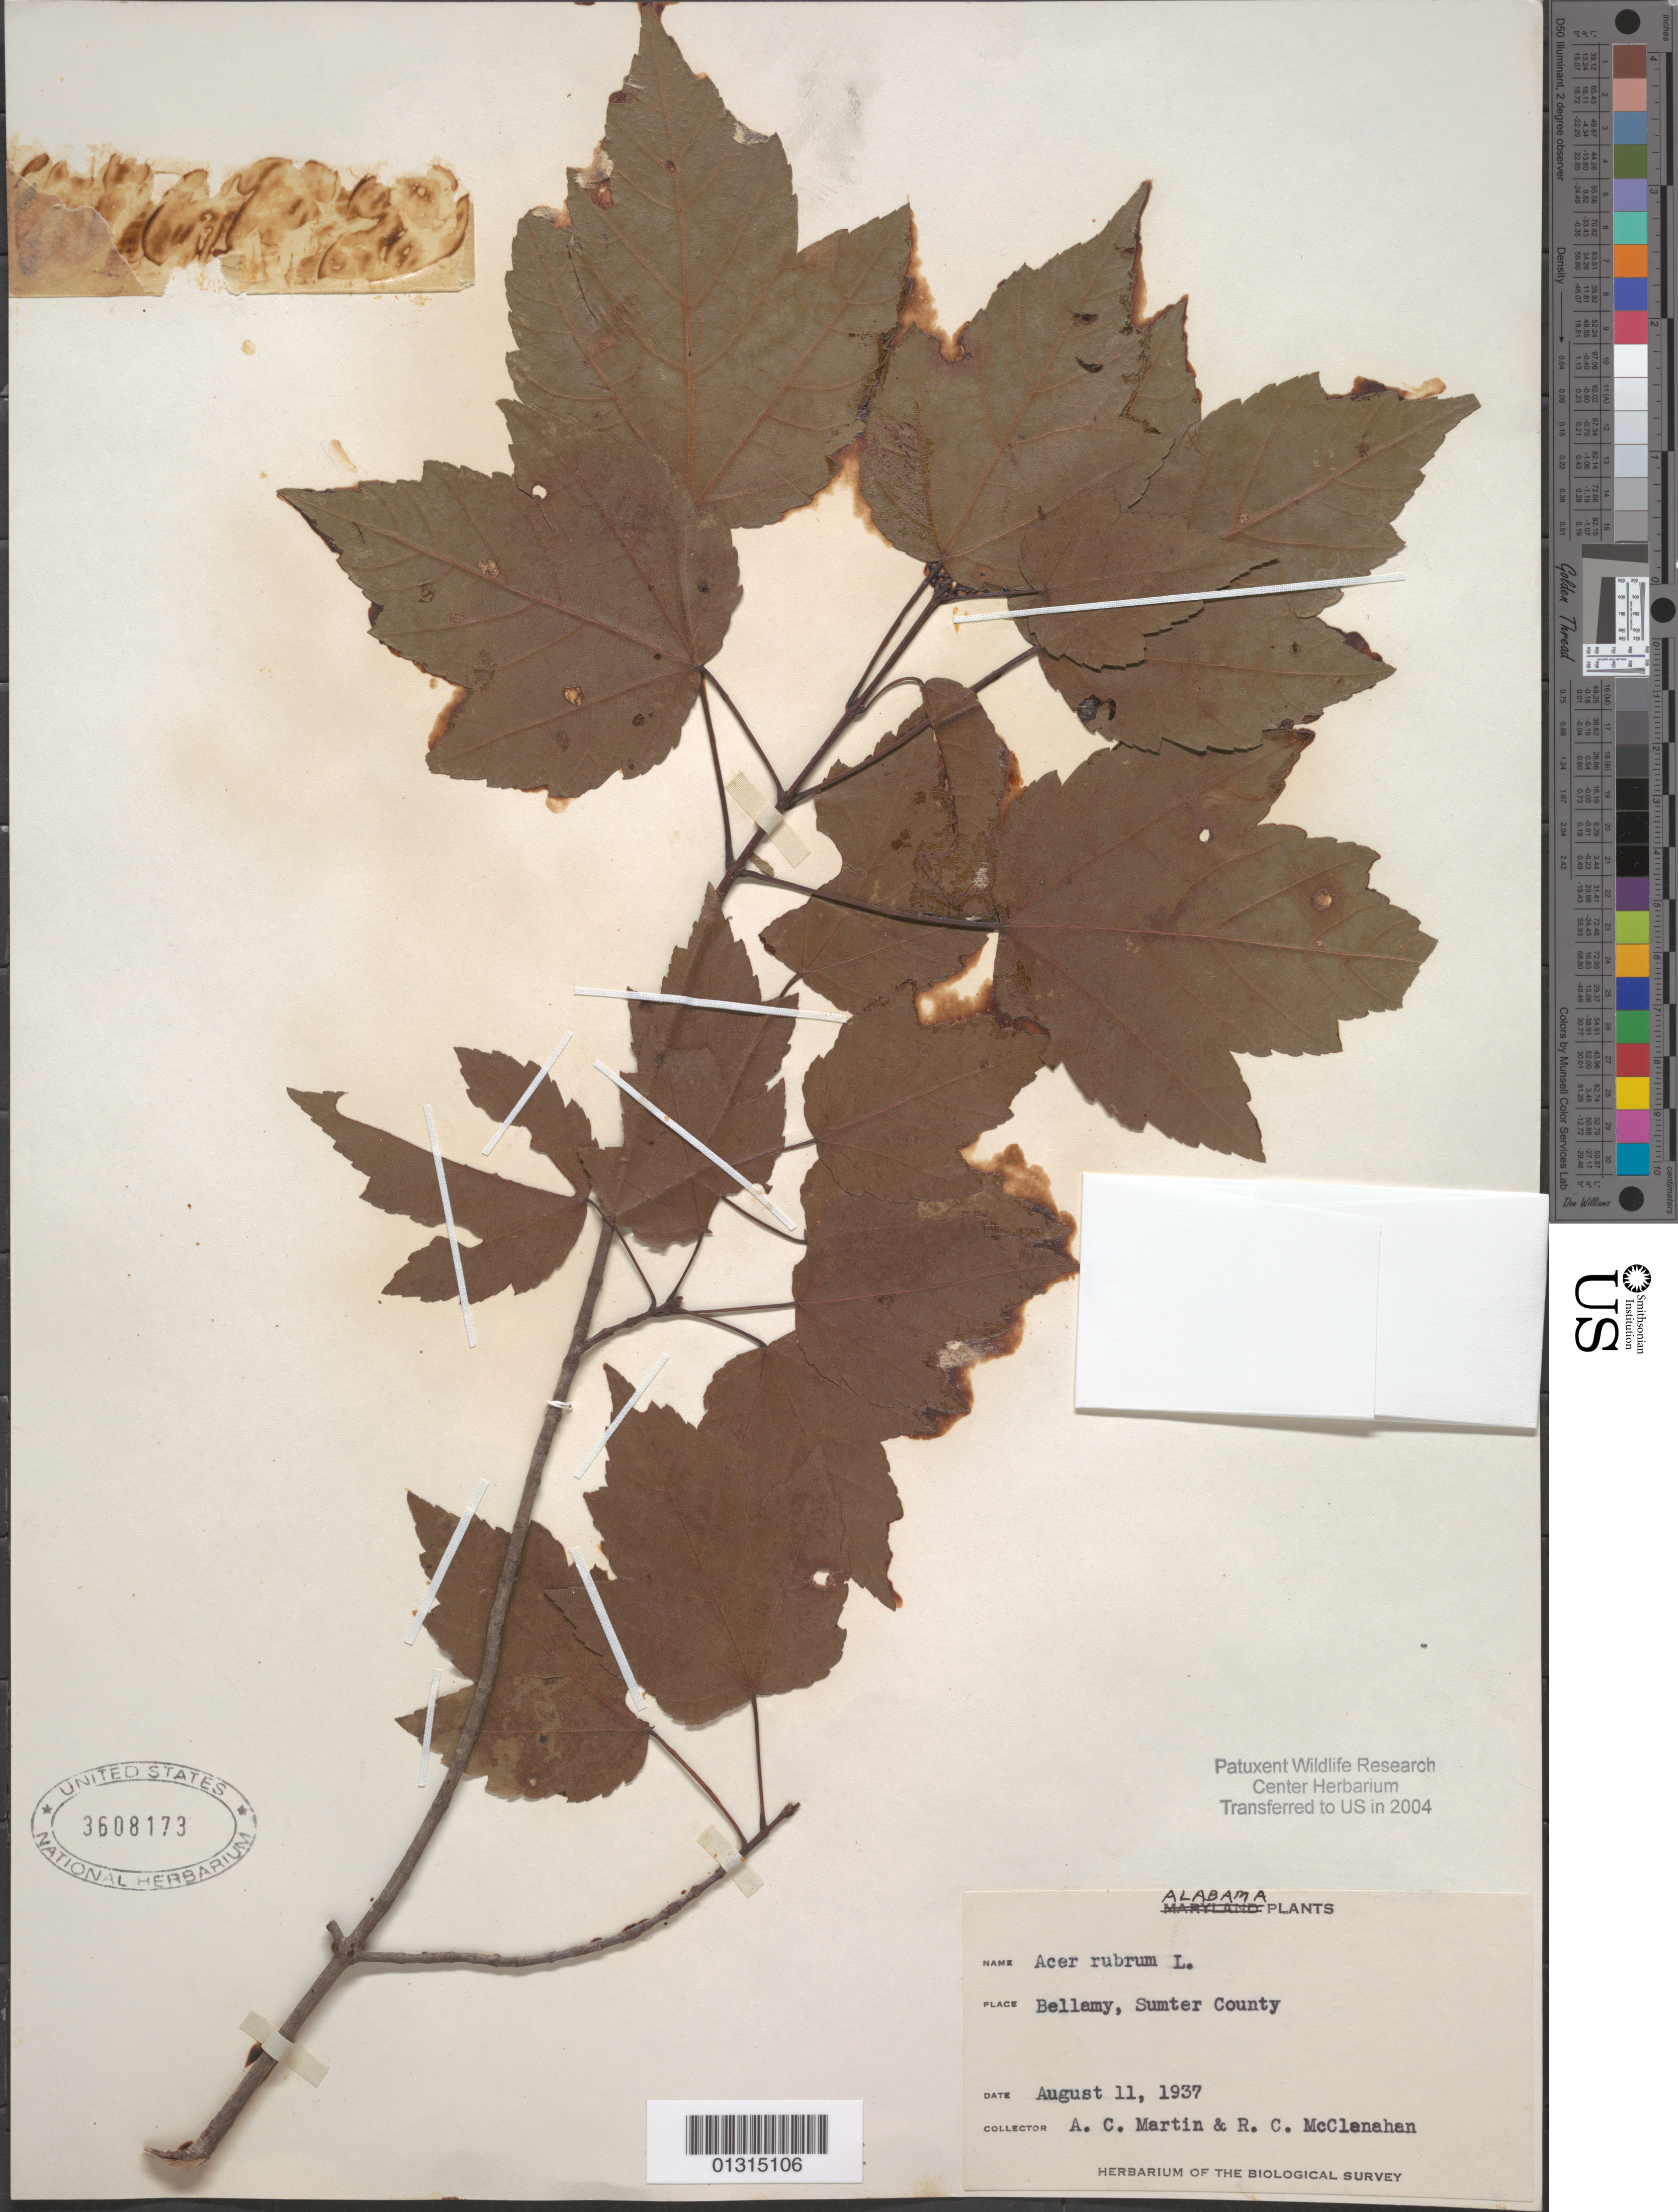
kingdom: Plantae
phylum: Tracheophyta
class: Magnoliopsida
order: Sapindales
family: Sapindaceae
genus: Acer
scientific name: Acer rubrum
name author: L.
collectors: A. C. Martin & R. McClanahan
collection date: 1937-08-11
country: United States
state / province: Alabama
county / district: Sumter Co.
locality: Sumter Co., Bellamy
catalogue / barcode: US 3608173